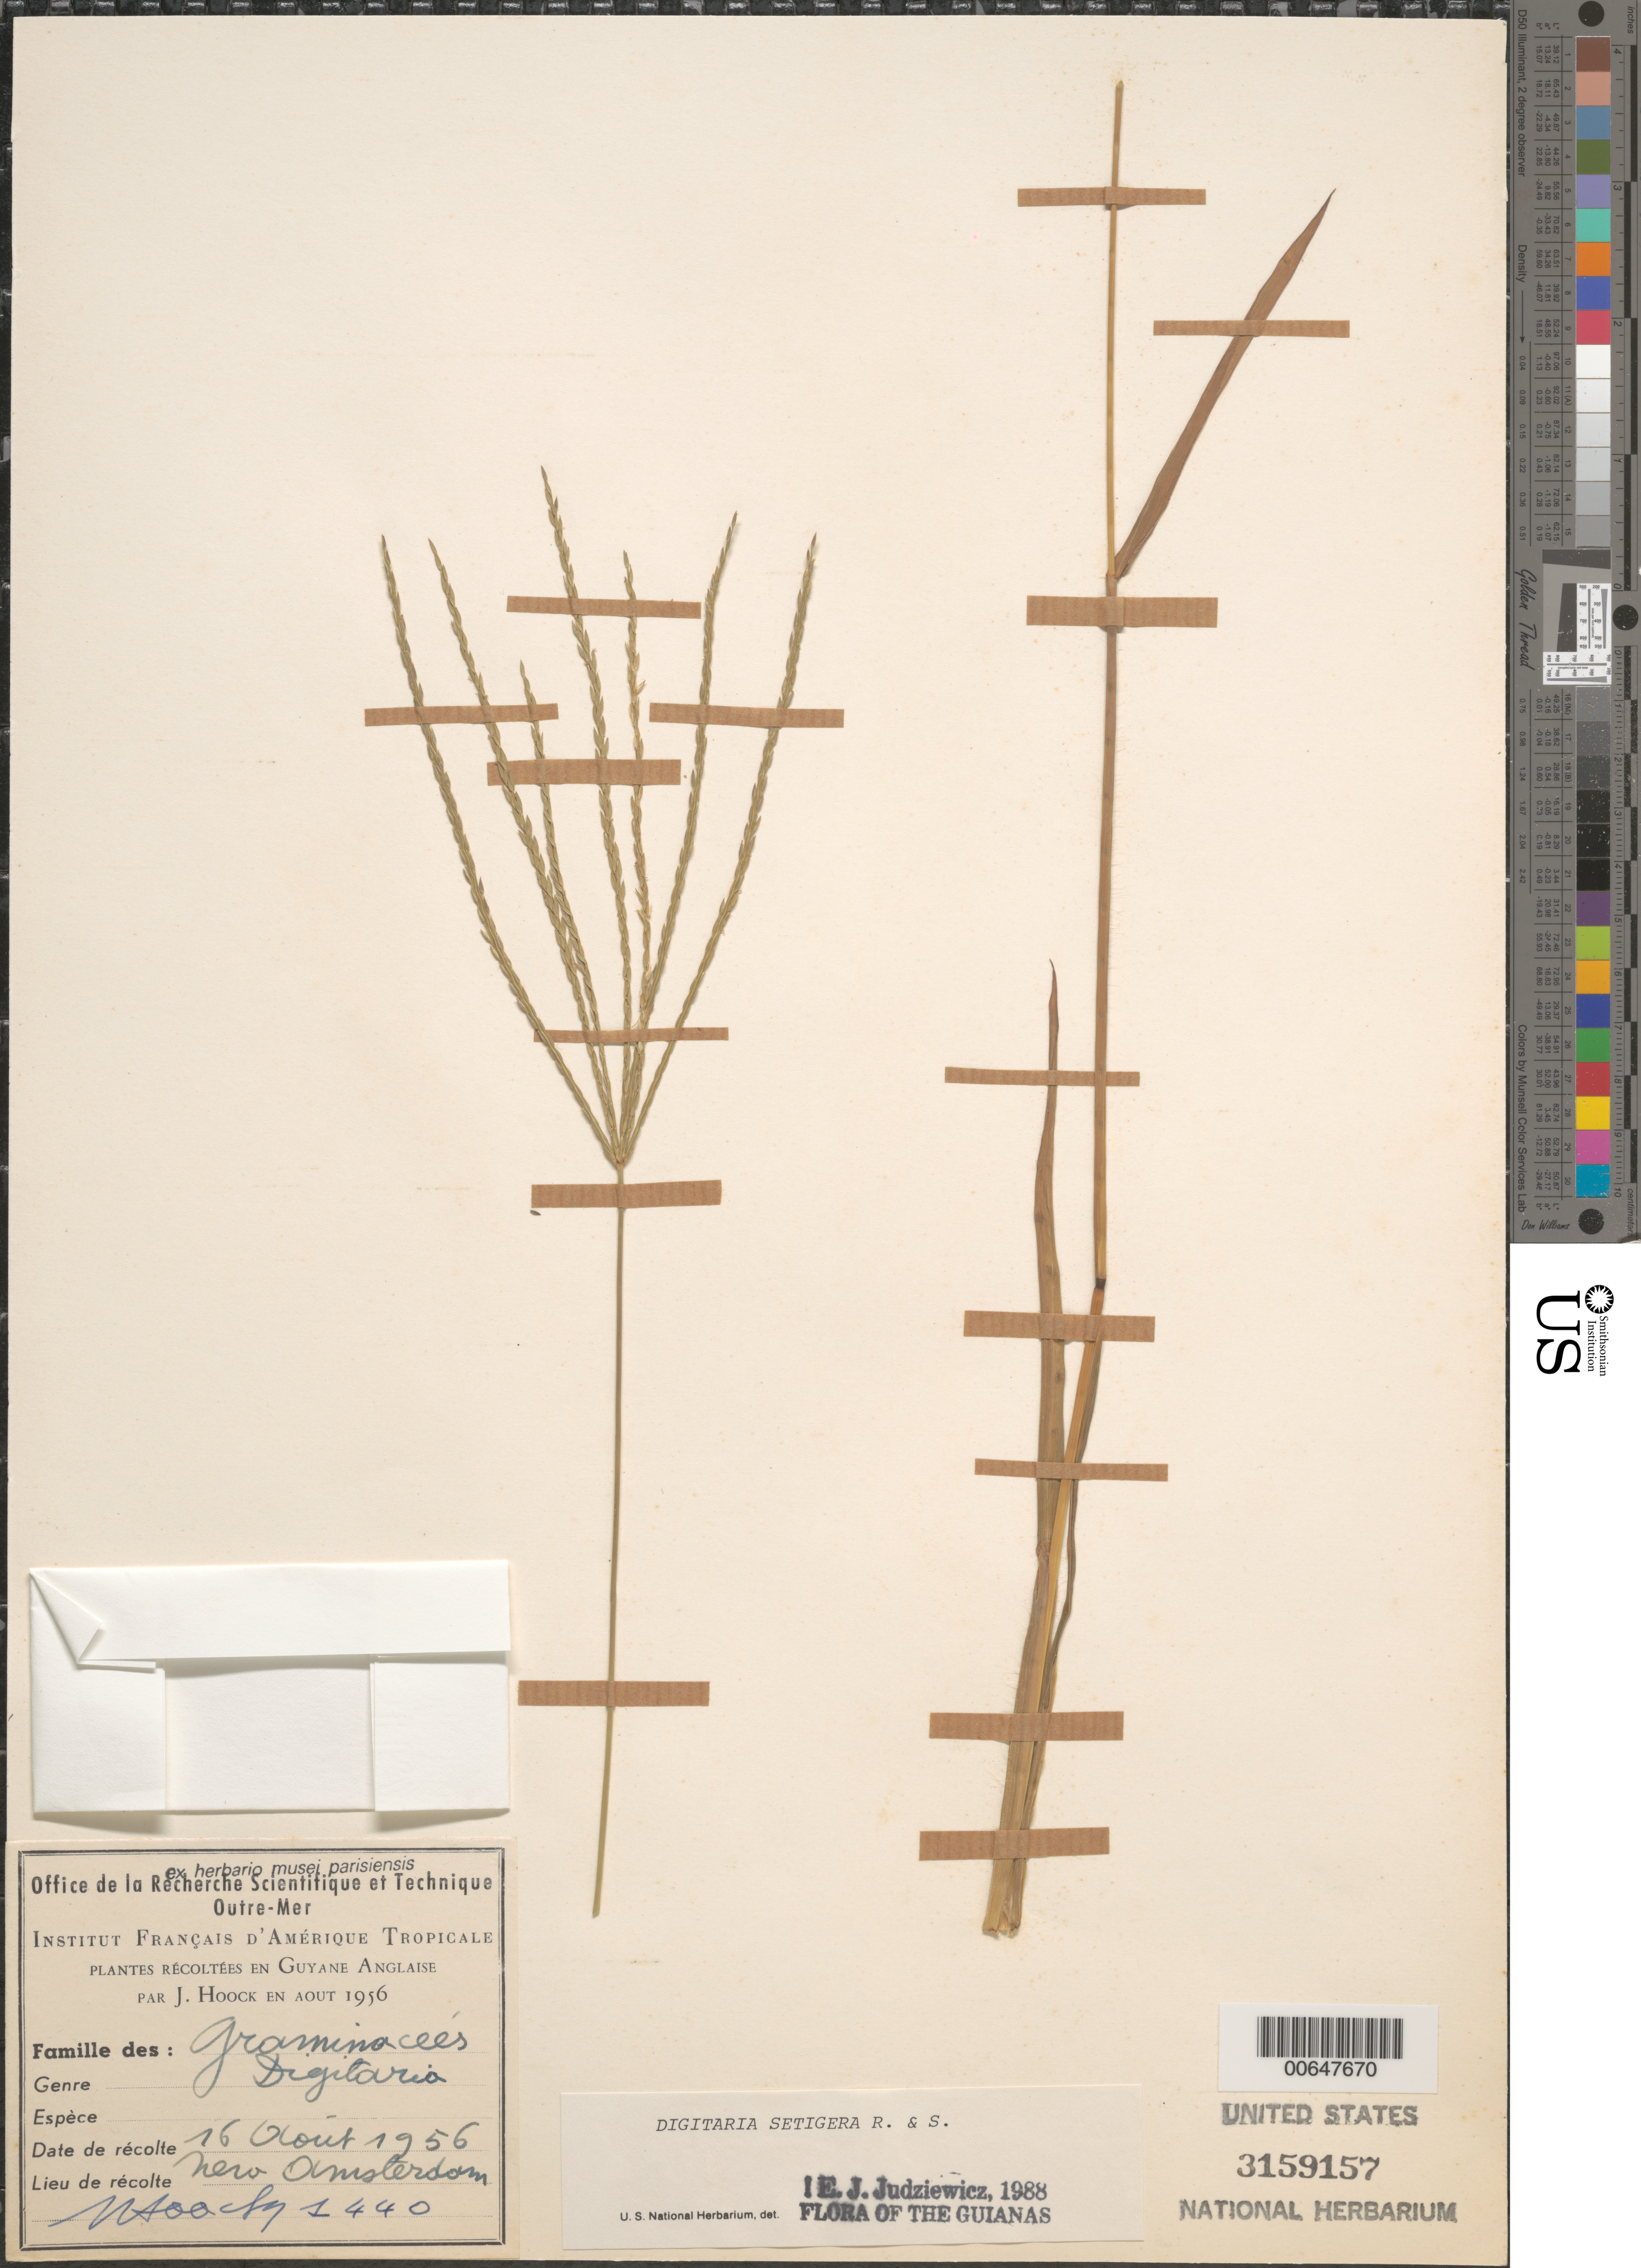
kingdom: Plantae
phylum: Tracheophyta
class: Liliopsida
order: Poales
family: Poaceae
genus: Digitaria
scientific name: Digitaria setigera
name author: Roth ex Roem. & Schult.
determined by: Judziewicz, E. J.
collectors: J. Hoock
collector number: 1440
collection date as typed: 16-Aug-56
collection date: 1956-08-16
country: Guyana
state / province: E. Berbice-Corentyne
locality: New Amsterdam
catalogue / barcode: US 3159157